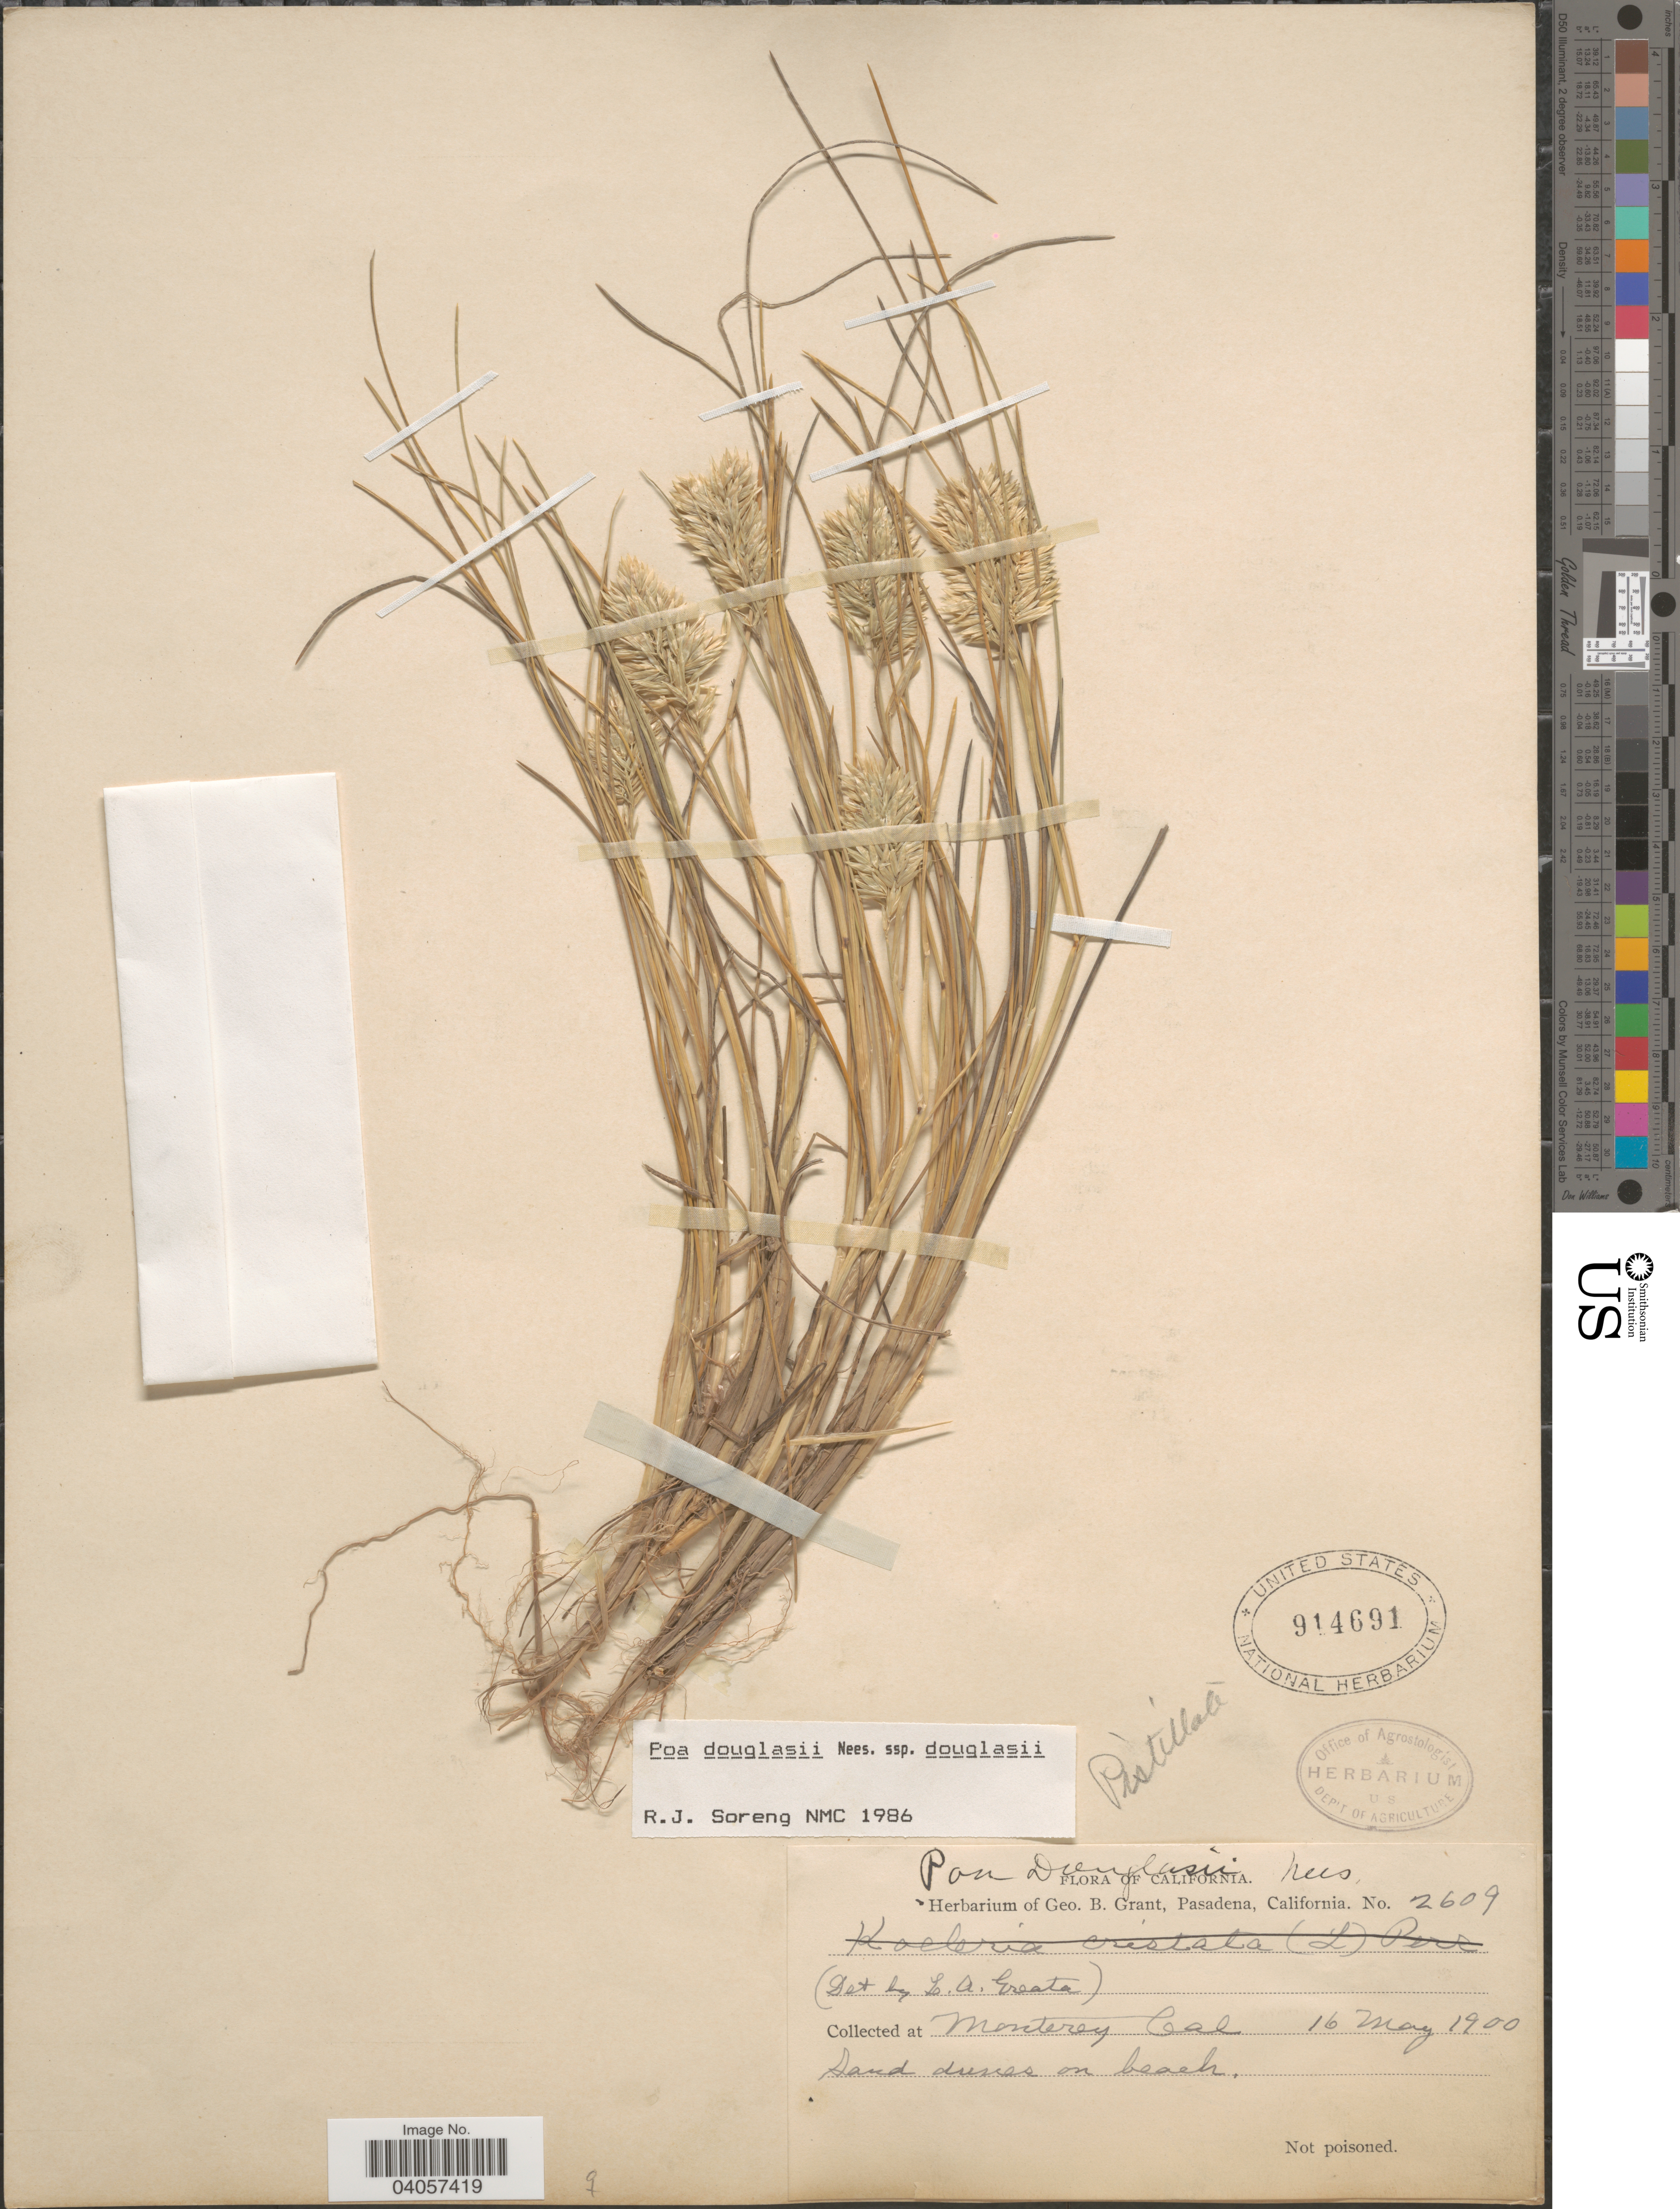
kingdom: Plantae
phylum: Tracheophyta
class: Liliopsida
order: Poales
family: Poaceae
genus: Poa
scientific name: Poa douglasii subsp. douglasii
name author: Nees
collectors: ex herb. Geo. B. Grant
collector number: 2609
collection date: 1900-05-16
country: United States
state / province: California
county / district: Monterey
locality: Monterey Cal.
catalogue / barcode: US 914691